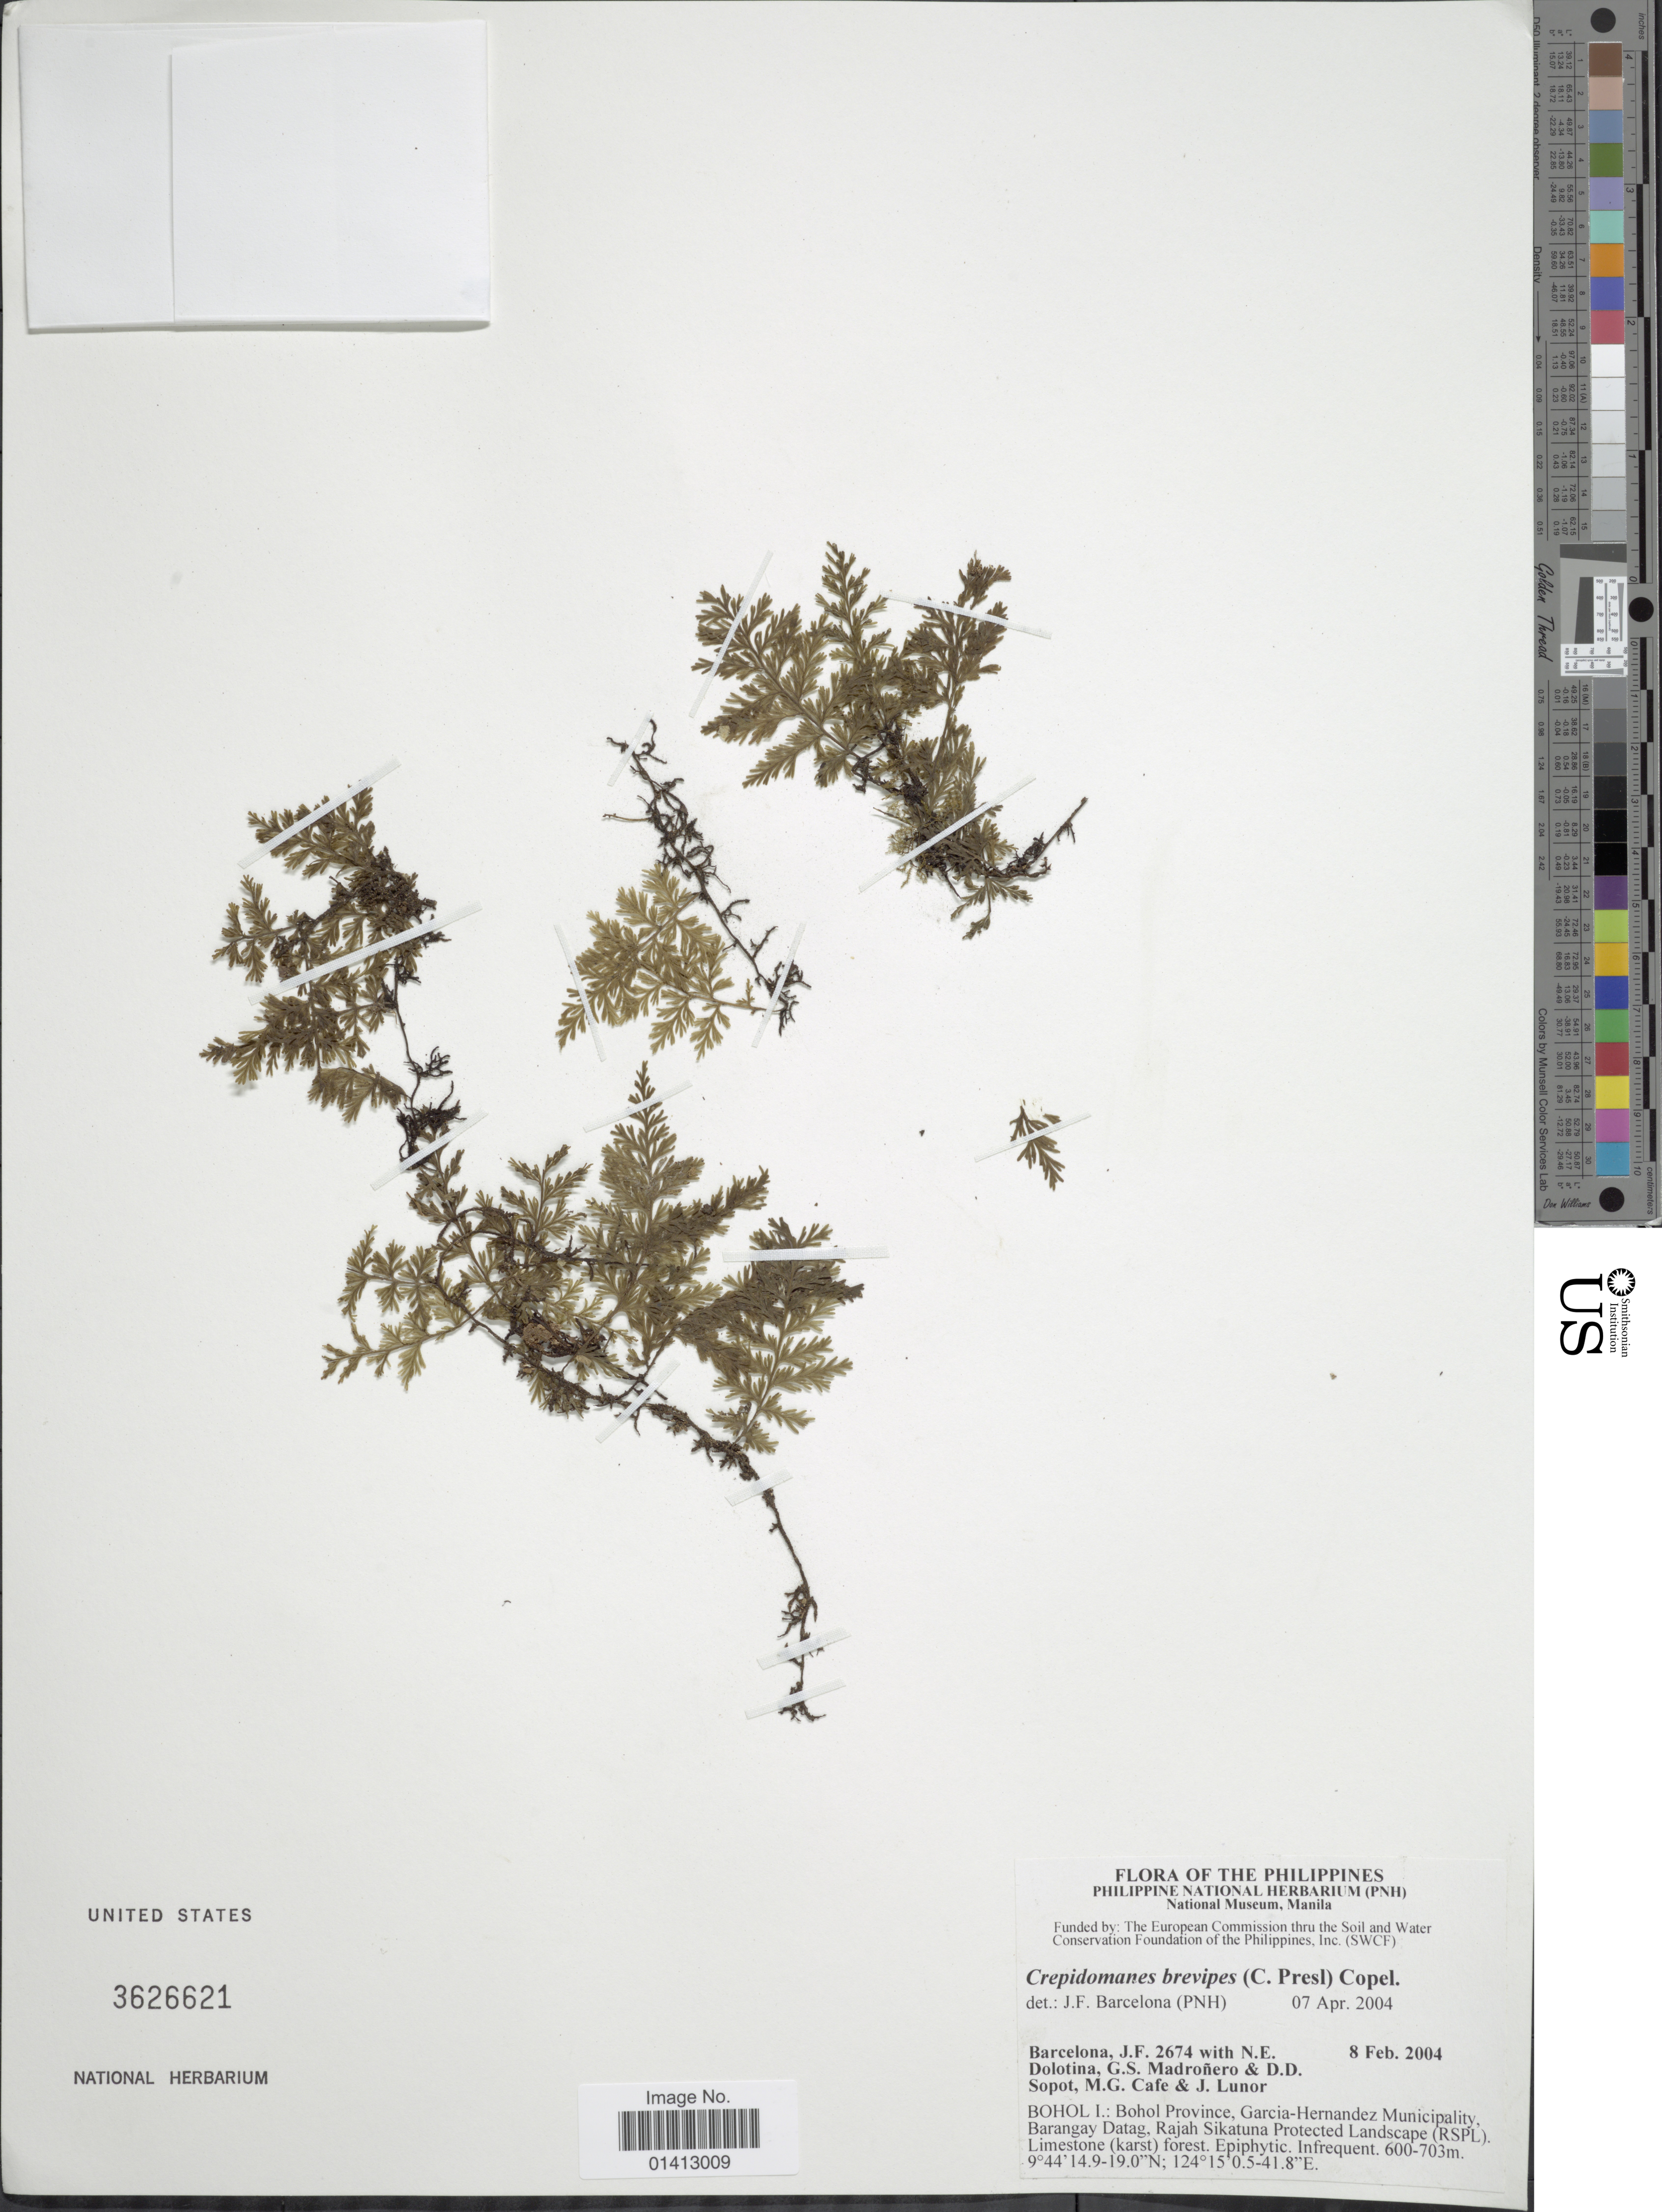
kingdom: Plantae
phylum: Tracheophyta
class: Polypodiopsida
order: Hymenophyllales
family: Hymenophyllaceae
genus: Crepidomanes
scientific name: Crepidomanes brevipes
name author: (C. Presl) Copel.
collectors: J. F. Barcelona, N. Dolotina, G. Madroñero, D. Sopot & et al.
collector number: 2674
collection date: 2004-02-08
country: Philippines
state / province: Central Visayas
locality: Bohol I: Garcia-Hernandez Municipality, barangay Datag, Rajah Sikatuna Protected Landscape (RSPL)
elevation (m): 600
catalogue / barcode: US 3626621